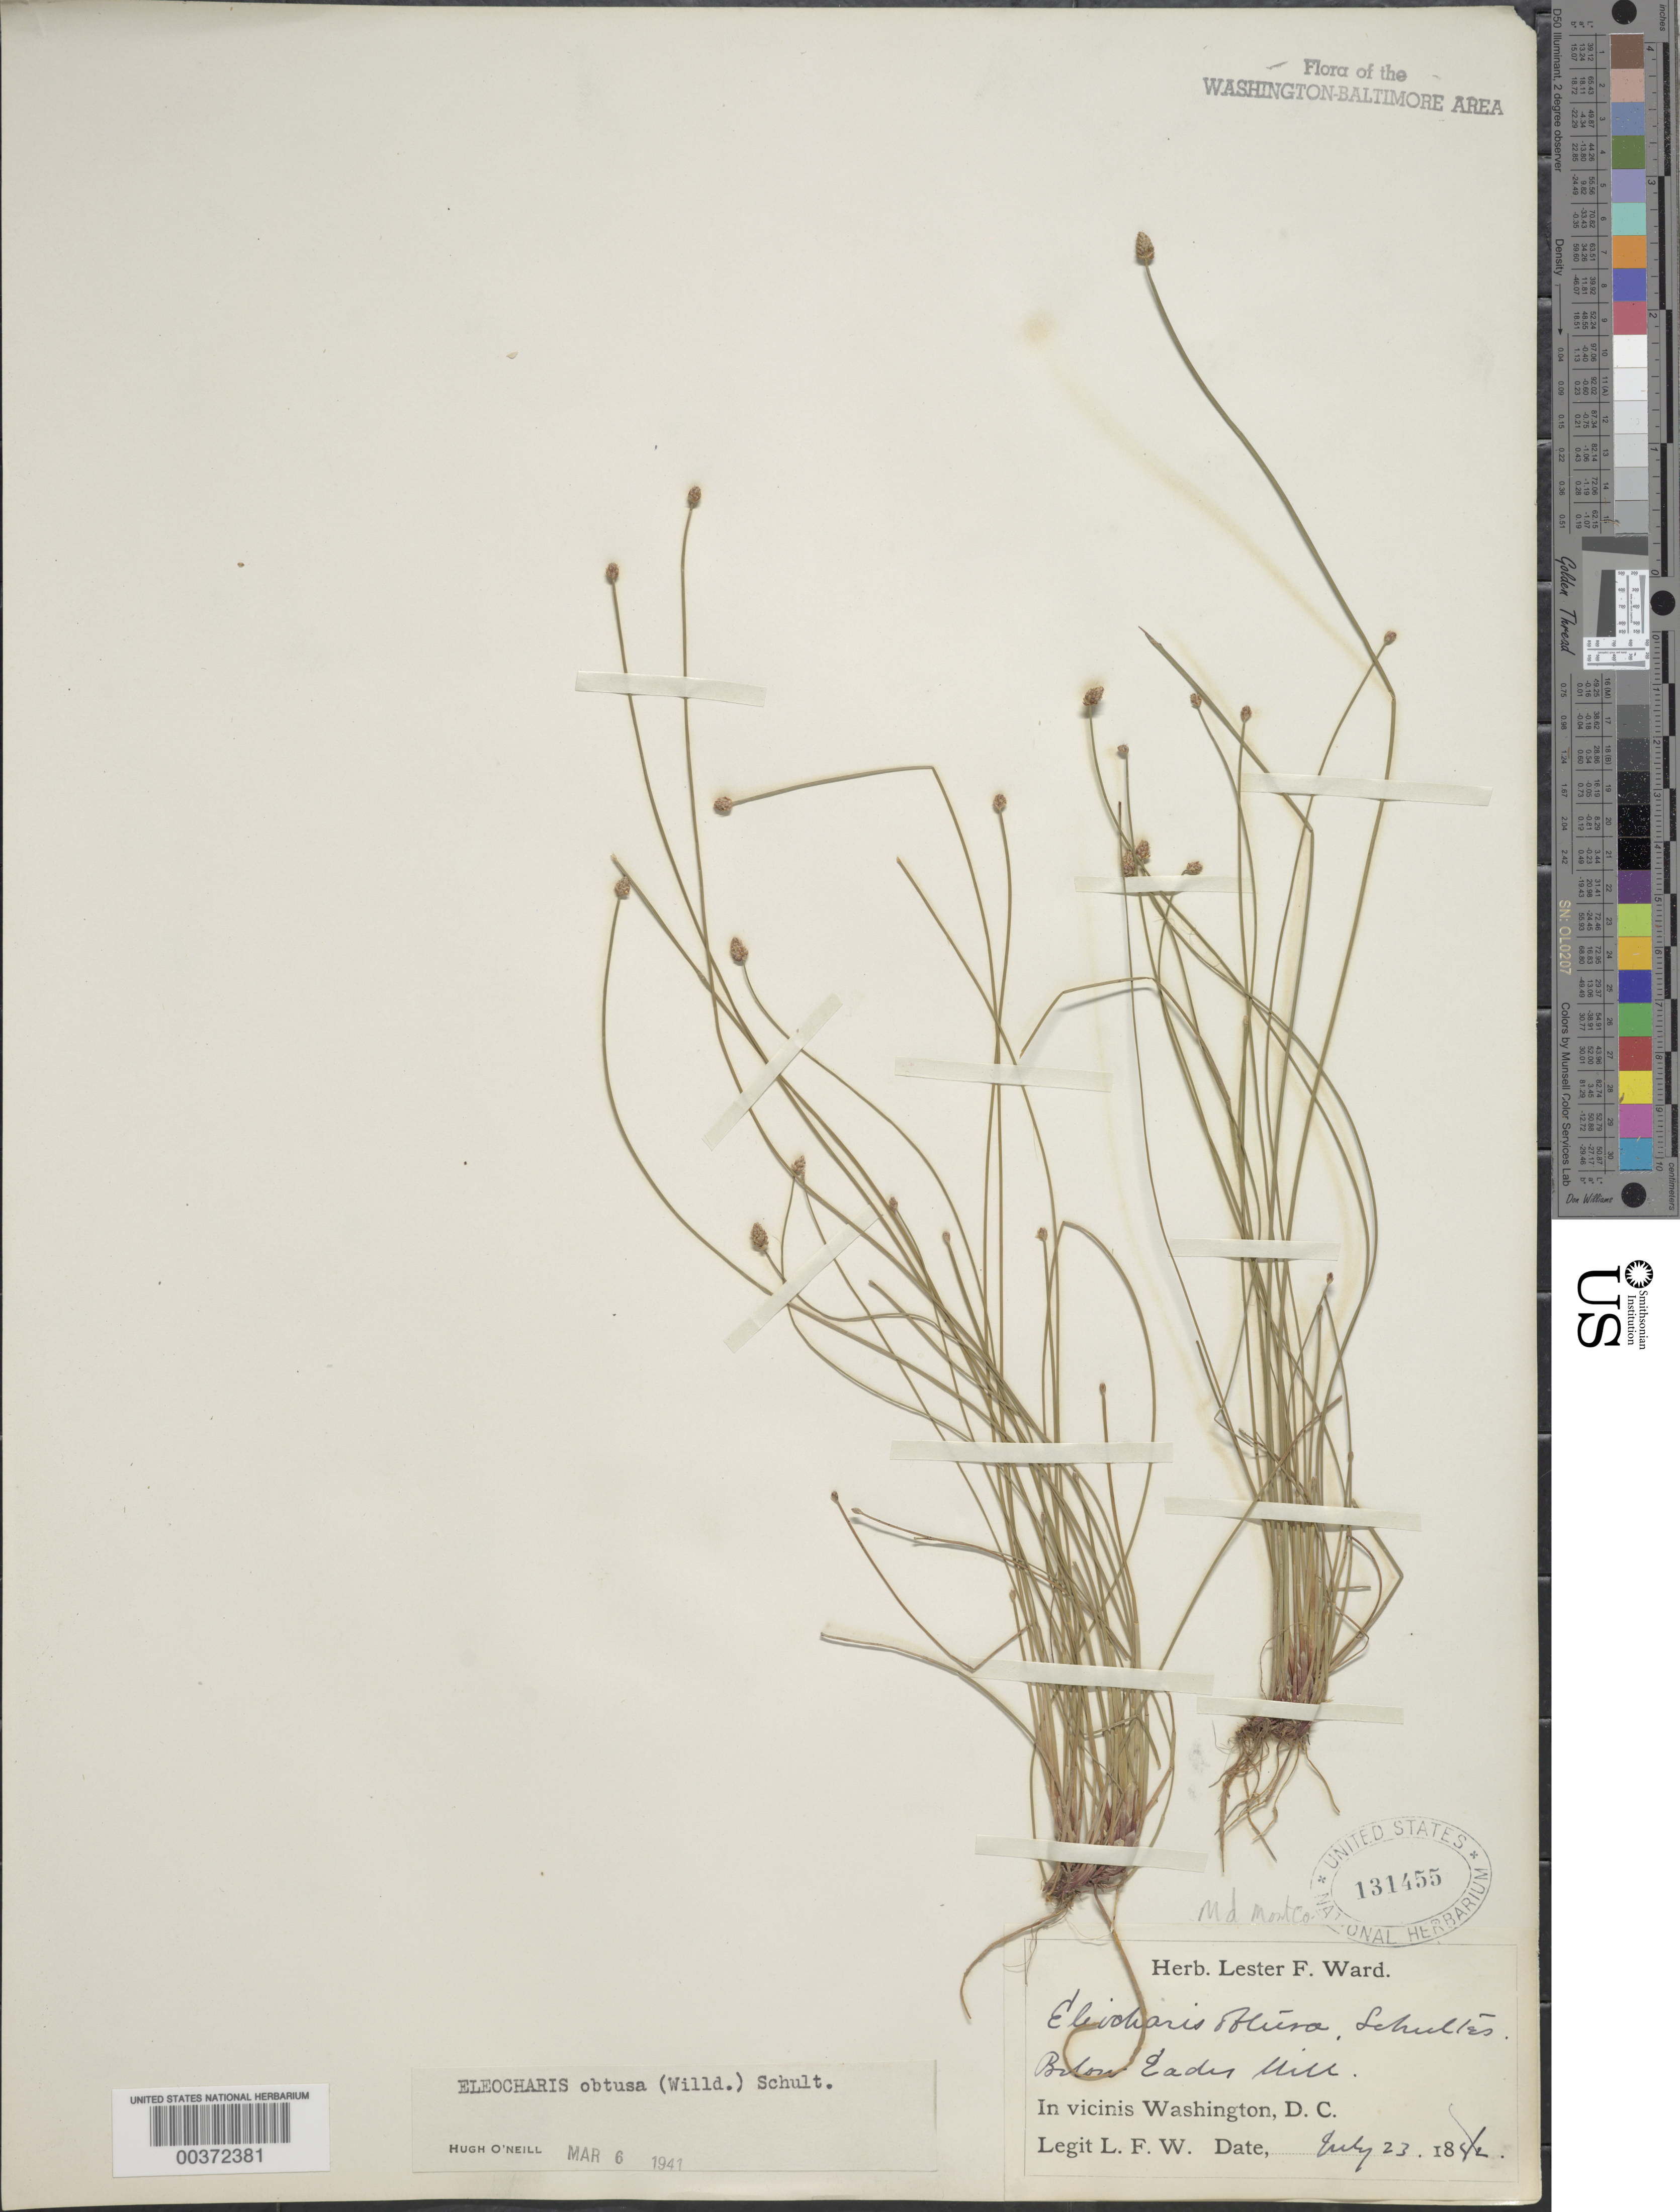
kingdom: Plantae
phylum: Tracheophyta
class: Liliopsida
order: Poales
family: Cyperaceae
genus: Eleocharis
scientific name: Eleocharis obtusa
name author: (Willd.) Schult.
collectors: L. F. Ward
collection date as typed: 23 Jul 1882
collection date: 1882-07-23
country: United States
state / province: Maryland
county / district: Montgomery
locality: Below Eads Mill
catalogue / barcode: US 131455